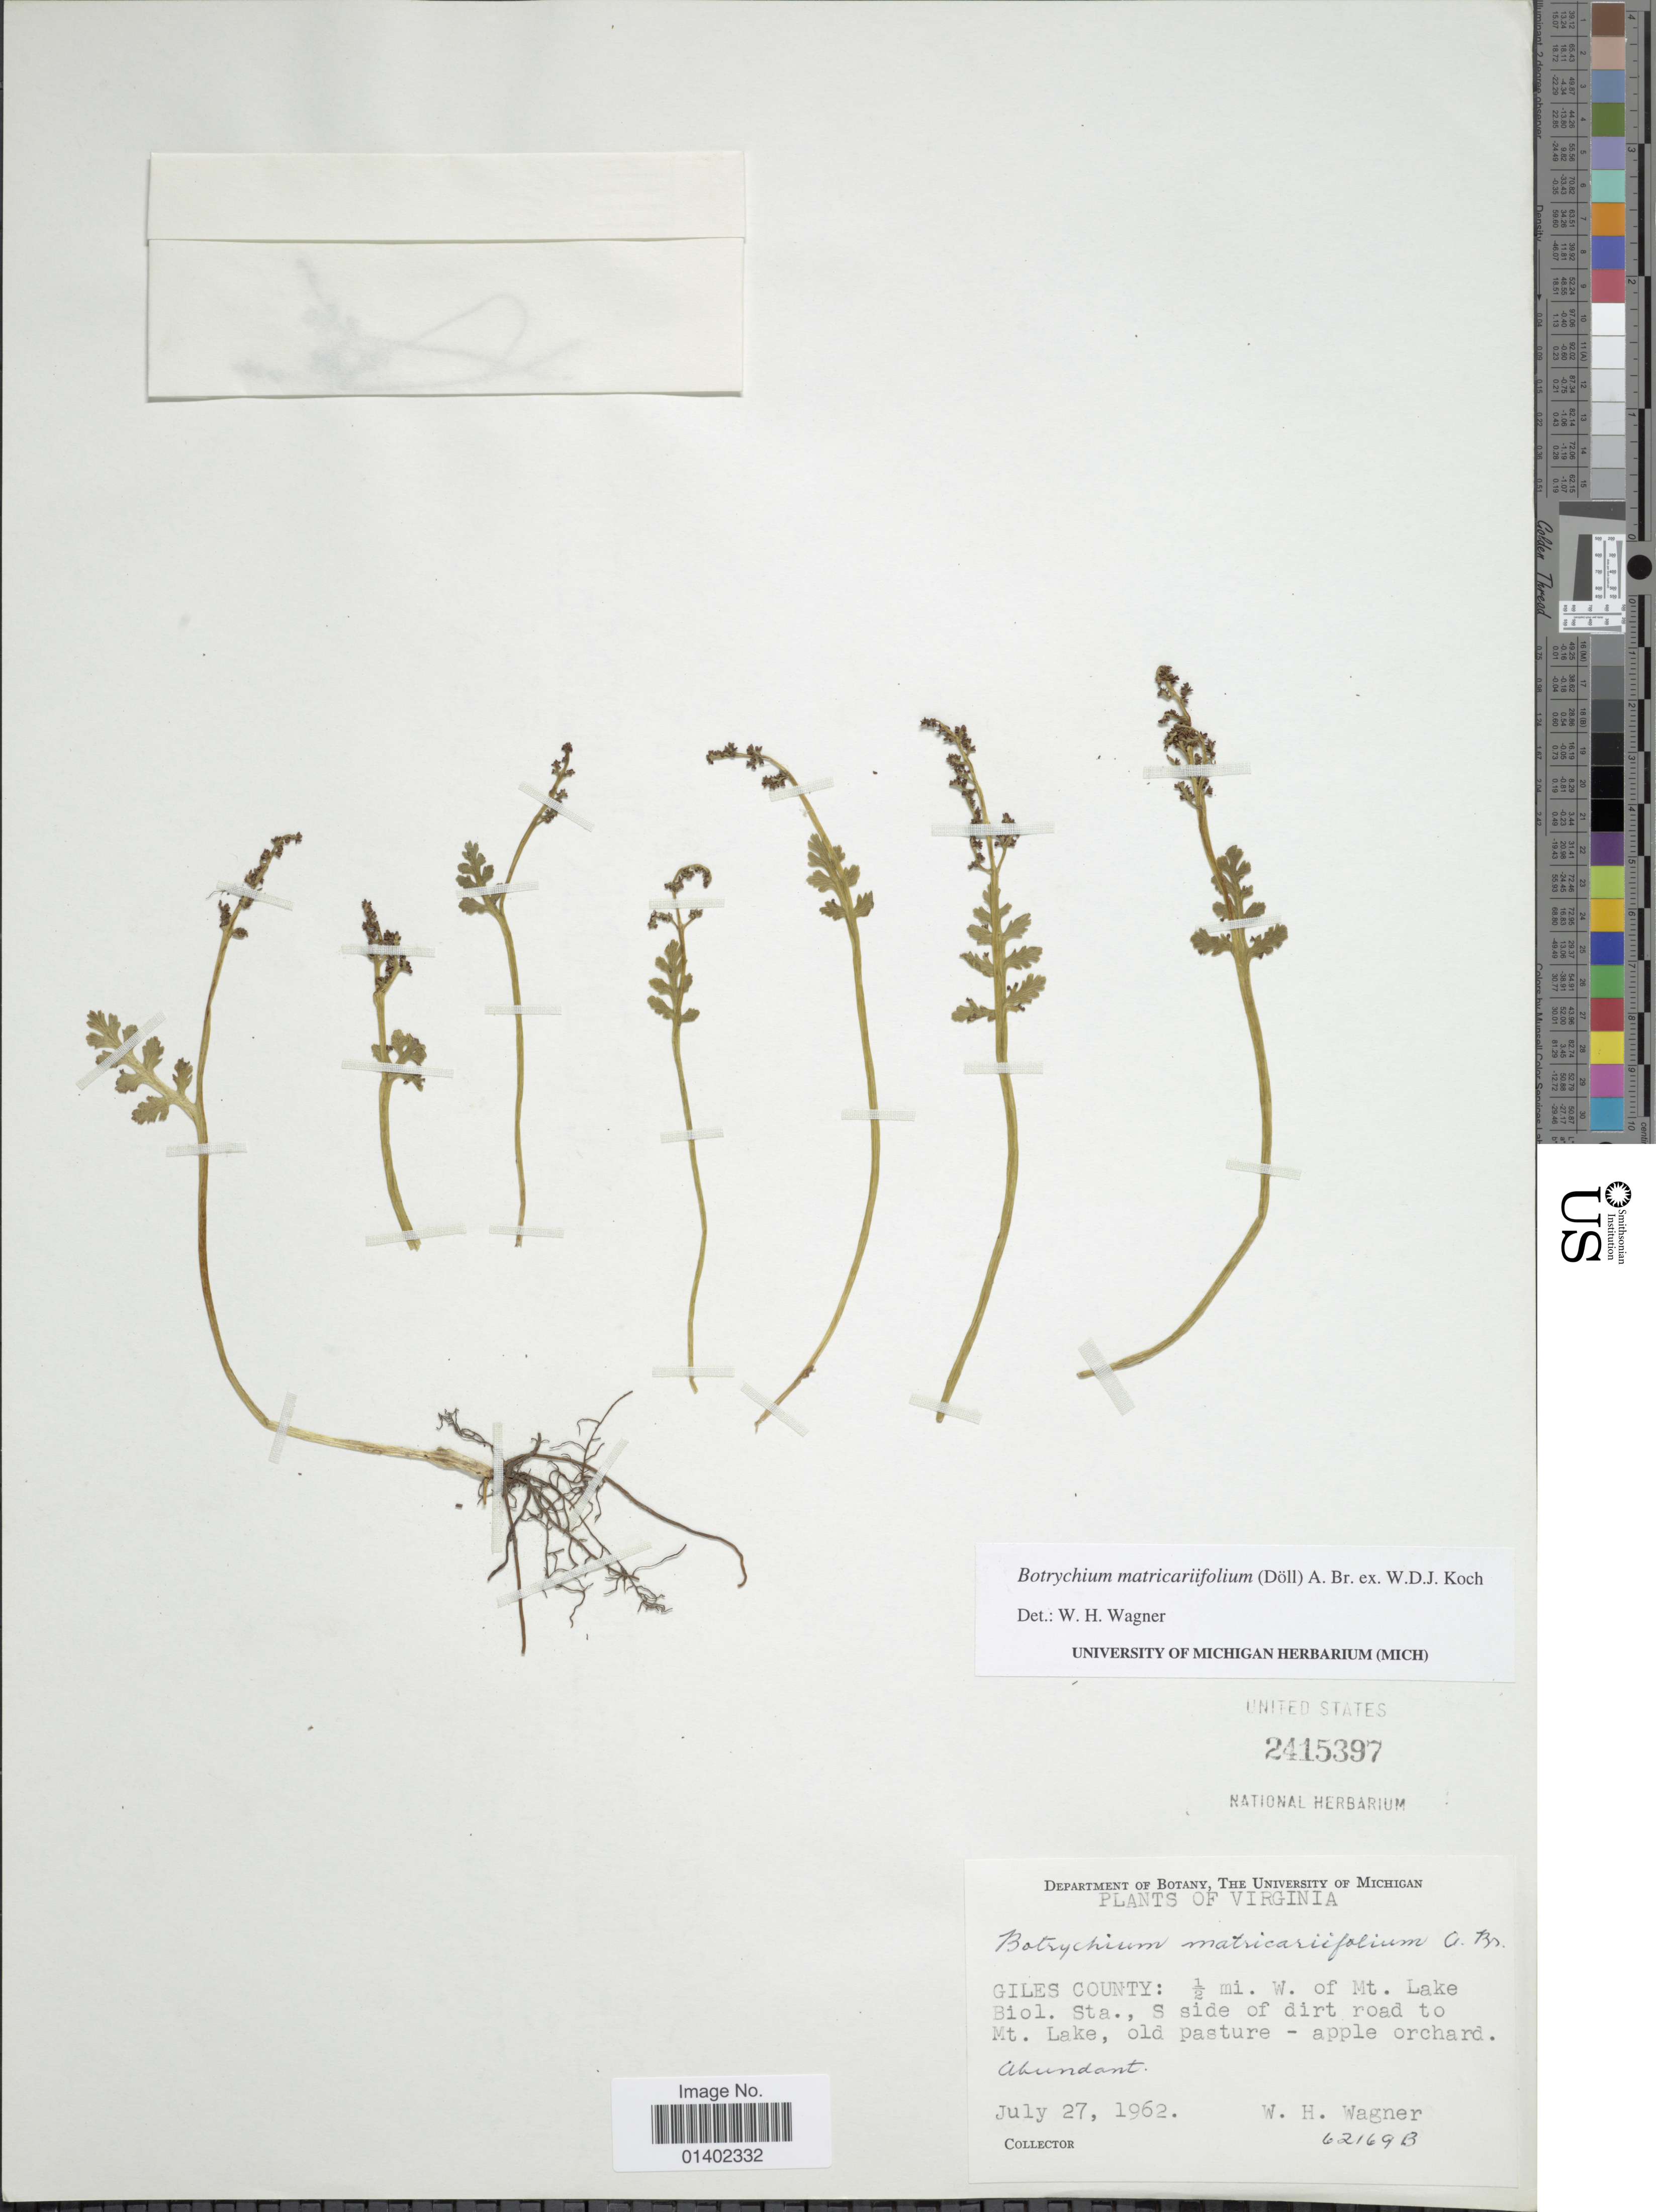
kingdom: Plantae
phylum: Tracheophyta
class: Polypodiopsida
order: Ophioglossales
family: Ophioglossaceae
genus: Botrychium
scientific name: Botrychium matricariifolium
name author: (A. Braun ex Dowell) A. Braun ex Koch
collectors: W. H. Wagner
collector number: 62169B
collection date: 1962-07-27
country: United States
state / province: Virginia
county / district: Giles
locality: ½ mi. W of Mt Lake Biol Sta., S side of dirt road to Mt Lake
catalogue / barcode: US 2415397